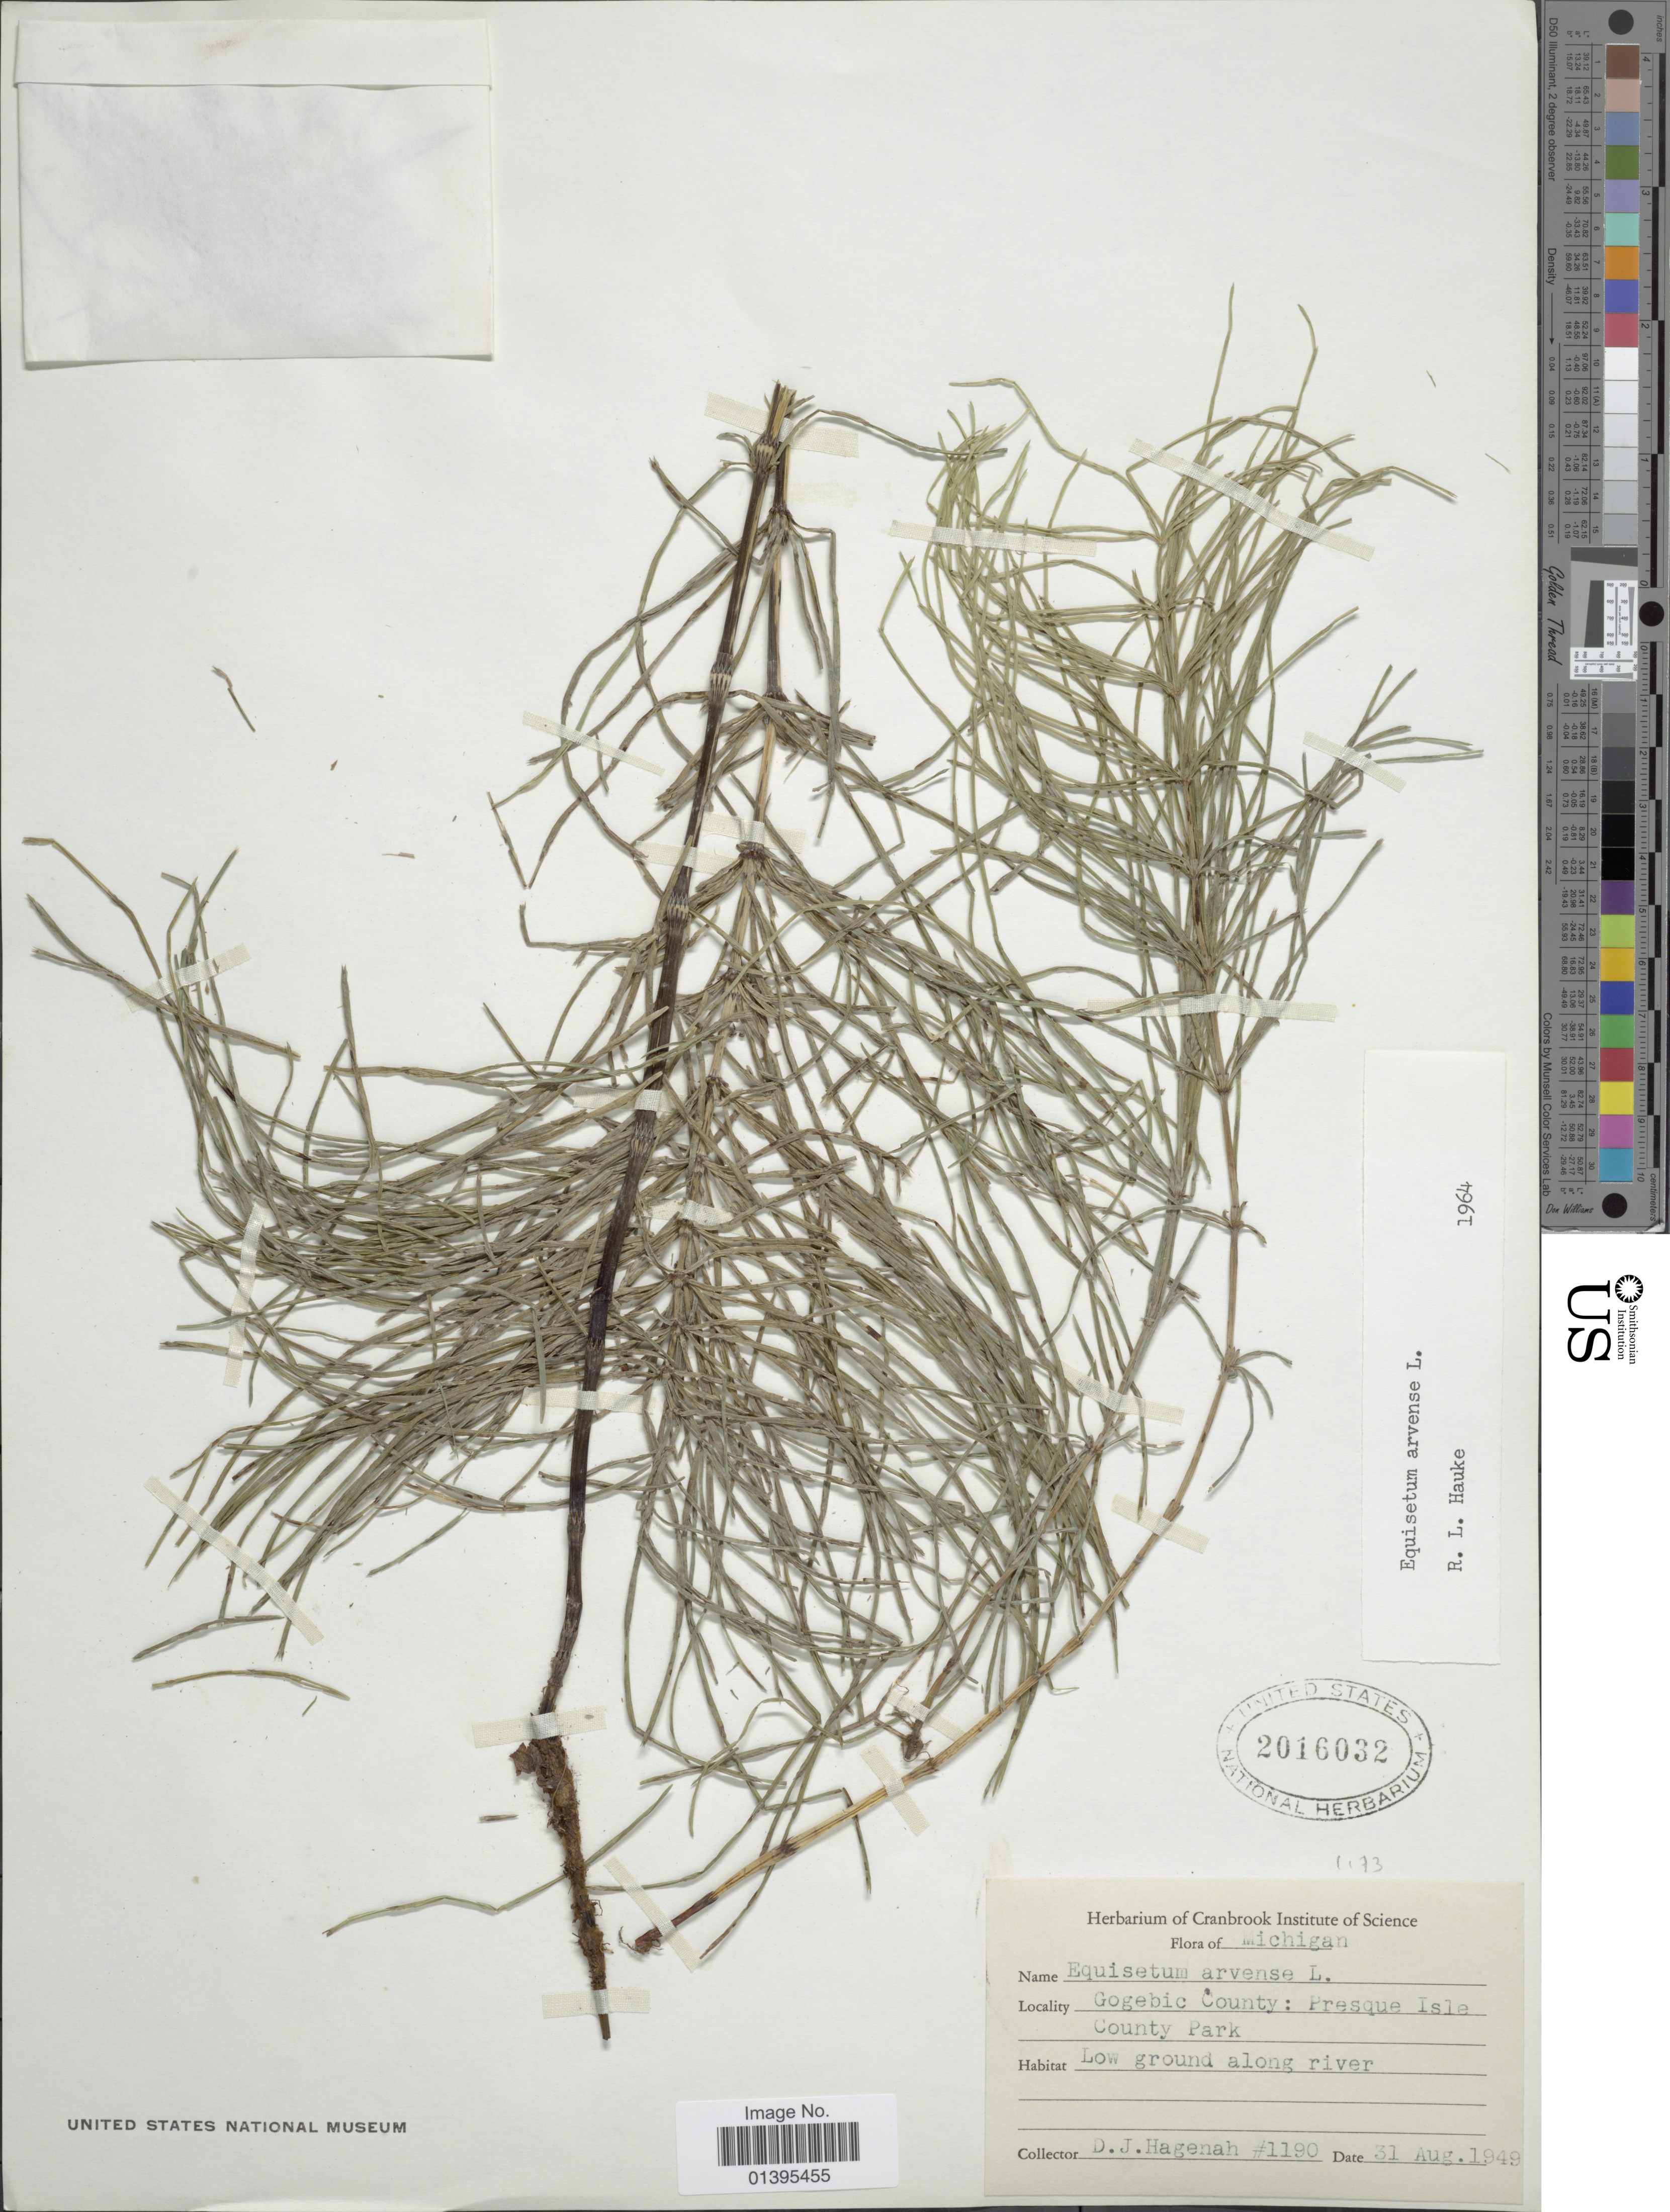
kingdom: Plantae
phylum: Tracheophyta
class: Polypodiopsida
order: Equisetales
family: Equisetaceae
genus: Equisetum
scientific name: Equisetum arvense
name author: L.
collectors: D. Hagenah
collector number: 1190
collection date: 1949-08-31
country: United States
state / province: Michigan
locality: Gogebic County: Presque Isle county Park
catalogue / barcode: US 2016032